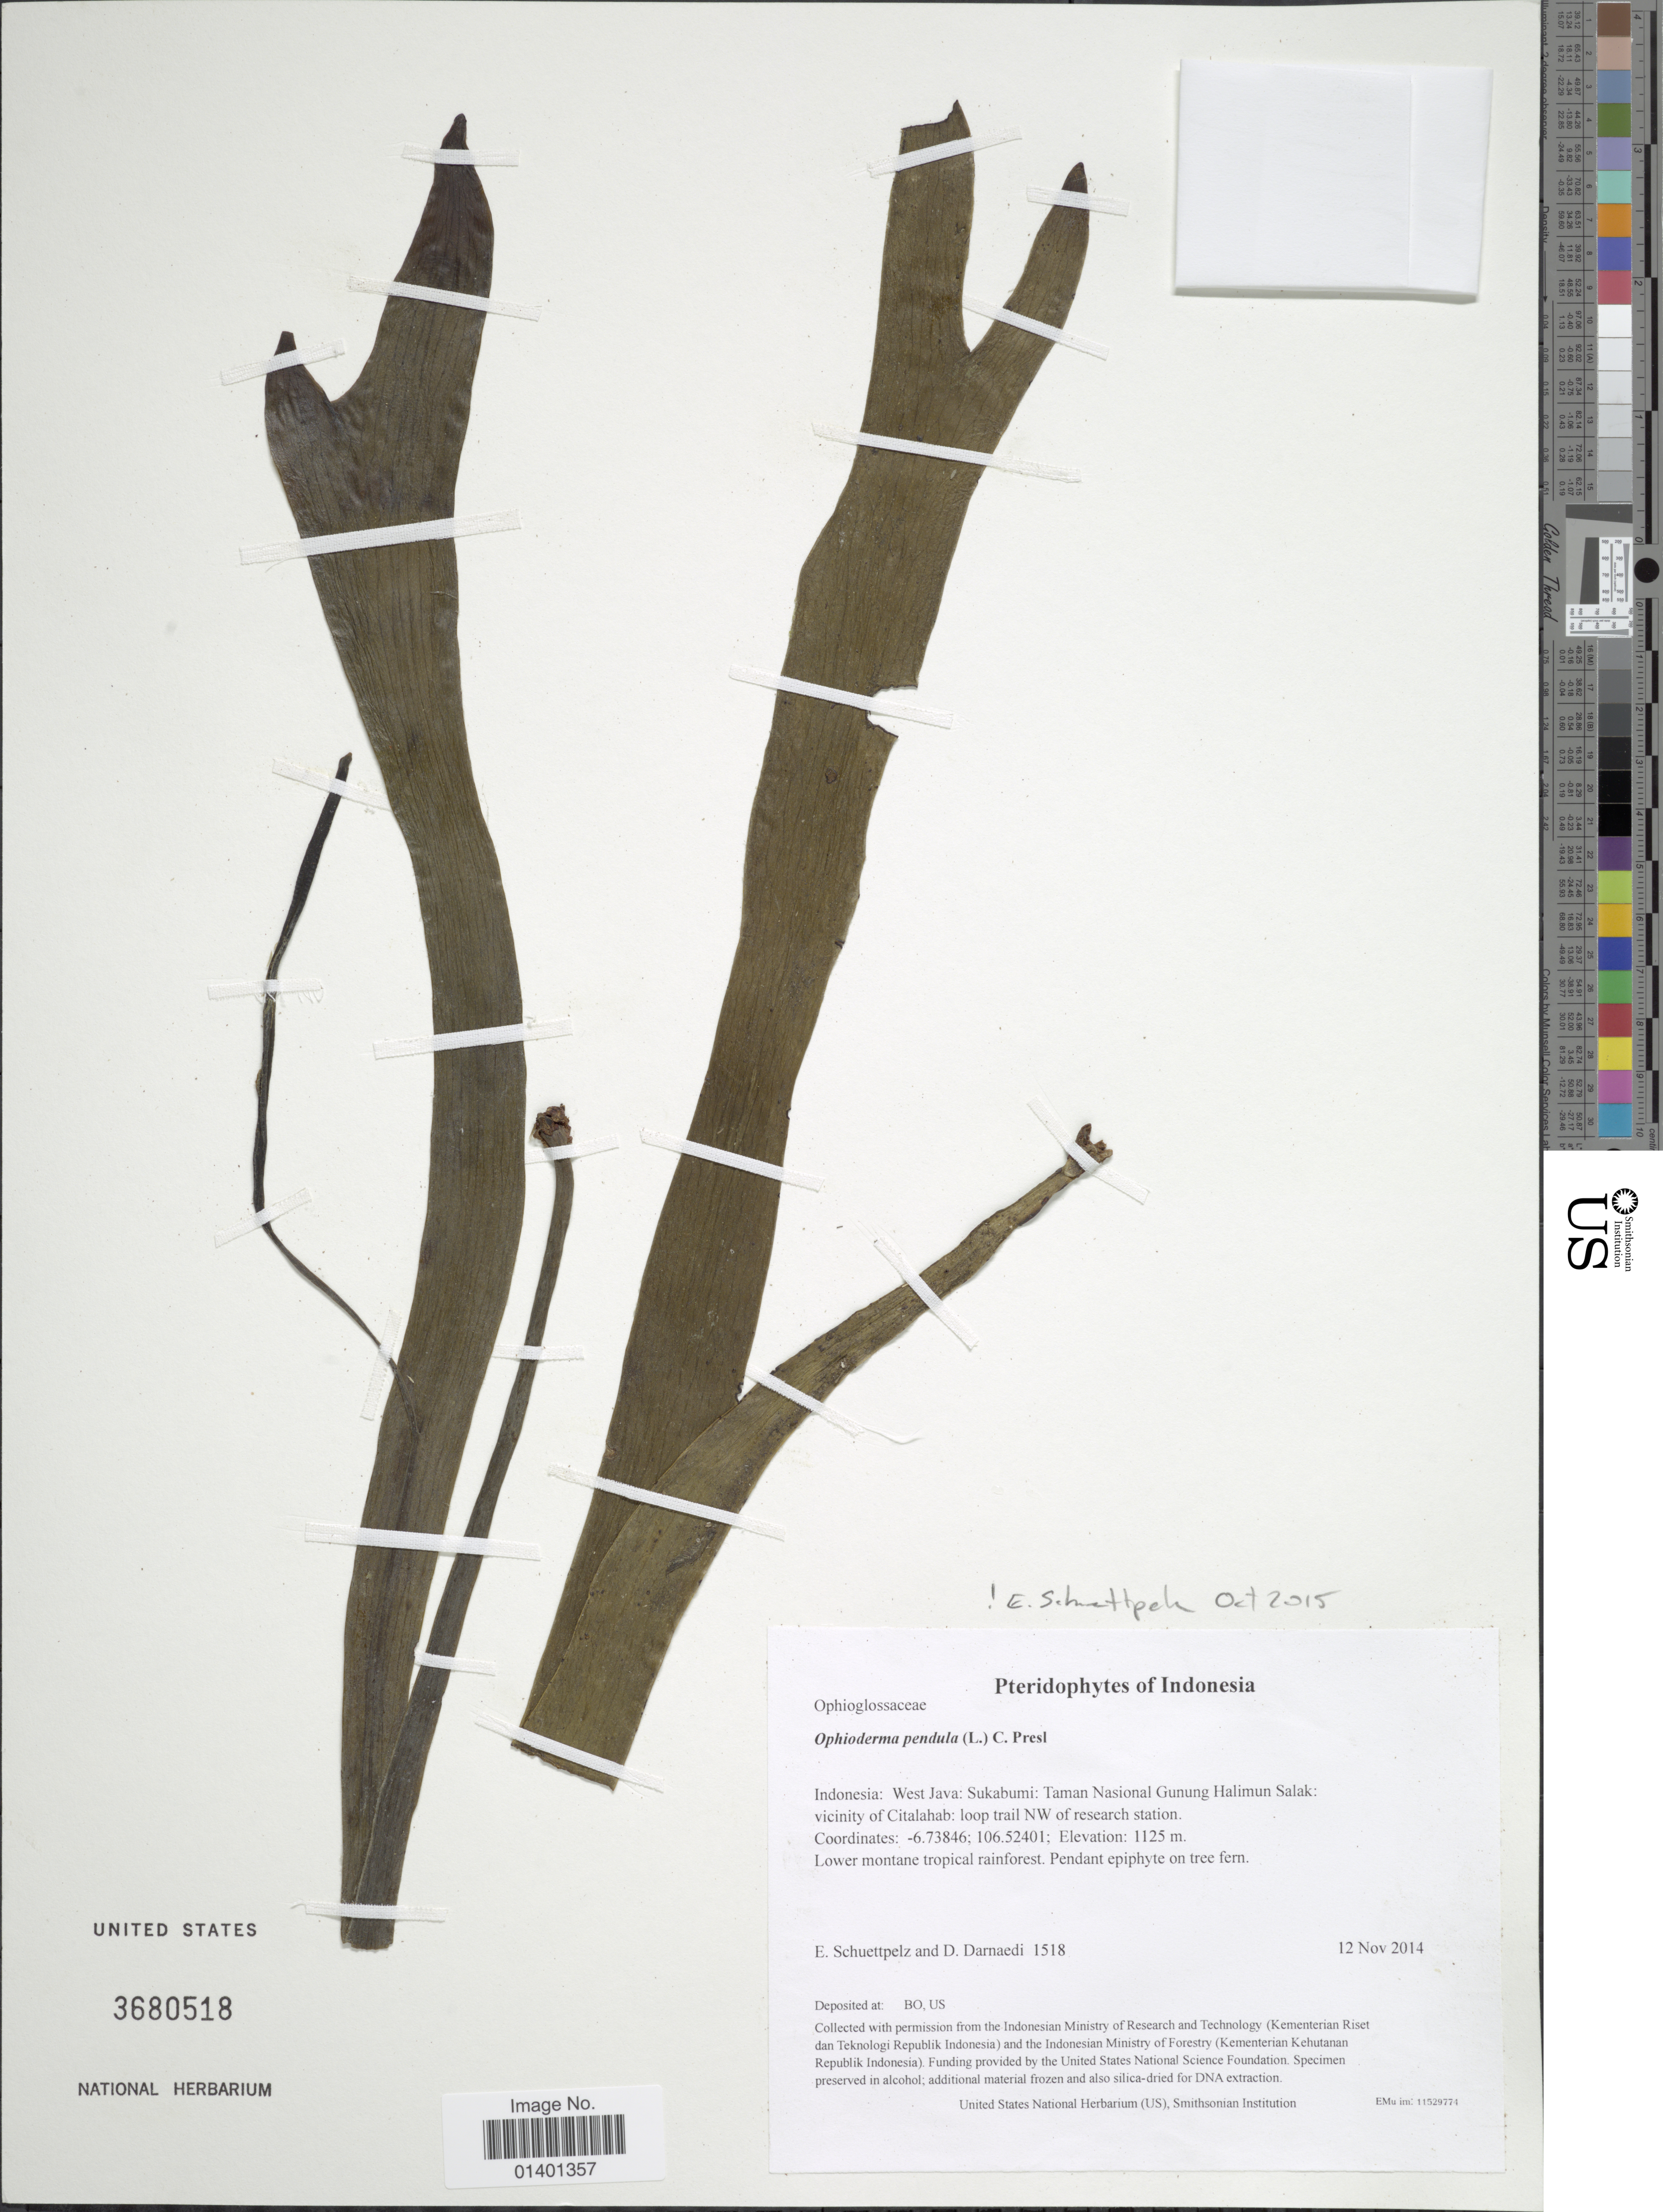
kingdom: Plantae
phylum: Tracheophyta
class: Polypodiopsida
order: Ophioglossales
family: Ophioglossaceae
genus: Ophioglossum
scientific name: Ophioglossum pendulum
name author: L.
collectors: E. Schuettpelz & D. Darnaedi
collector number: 1518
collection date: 2014-11-12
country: Indonesia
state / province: Java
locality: West Java: Sukabumi: Taman Nasional Gunung Halimum Salak: vicinity of Citalahab: loop trail NW of research station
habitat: Lower montane tropical rainforest.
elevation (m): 1125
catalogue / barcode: US 3680518